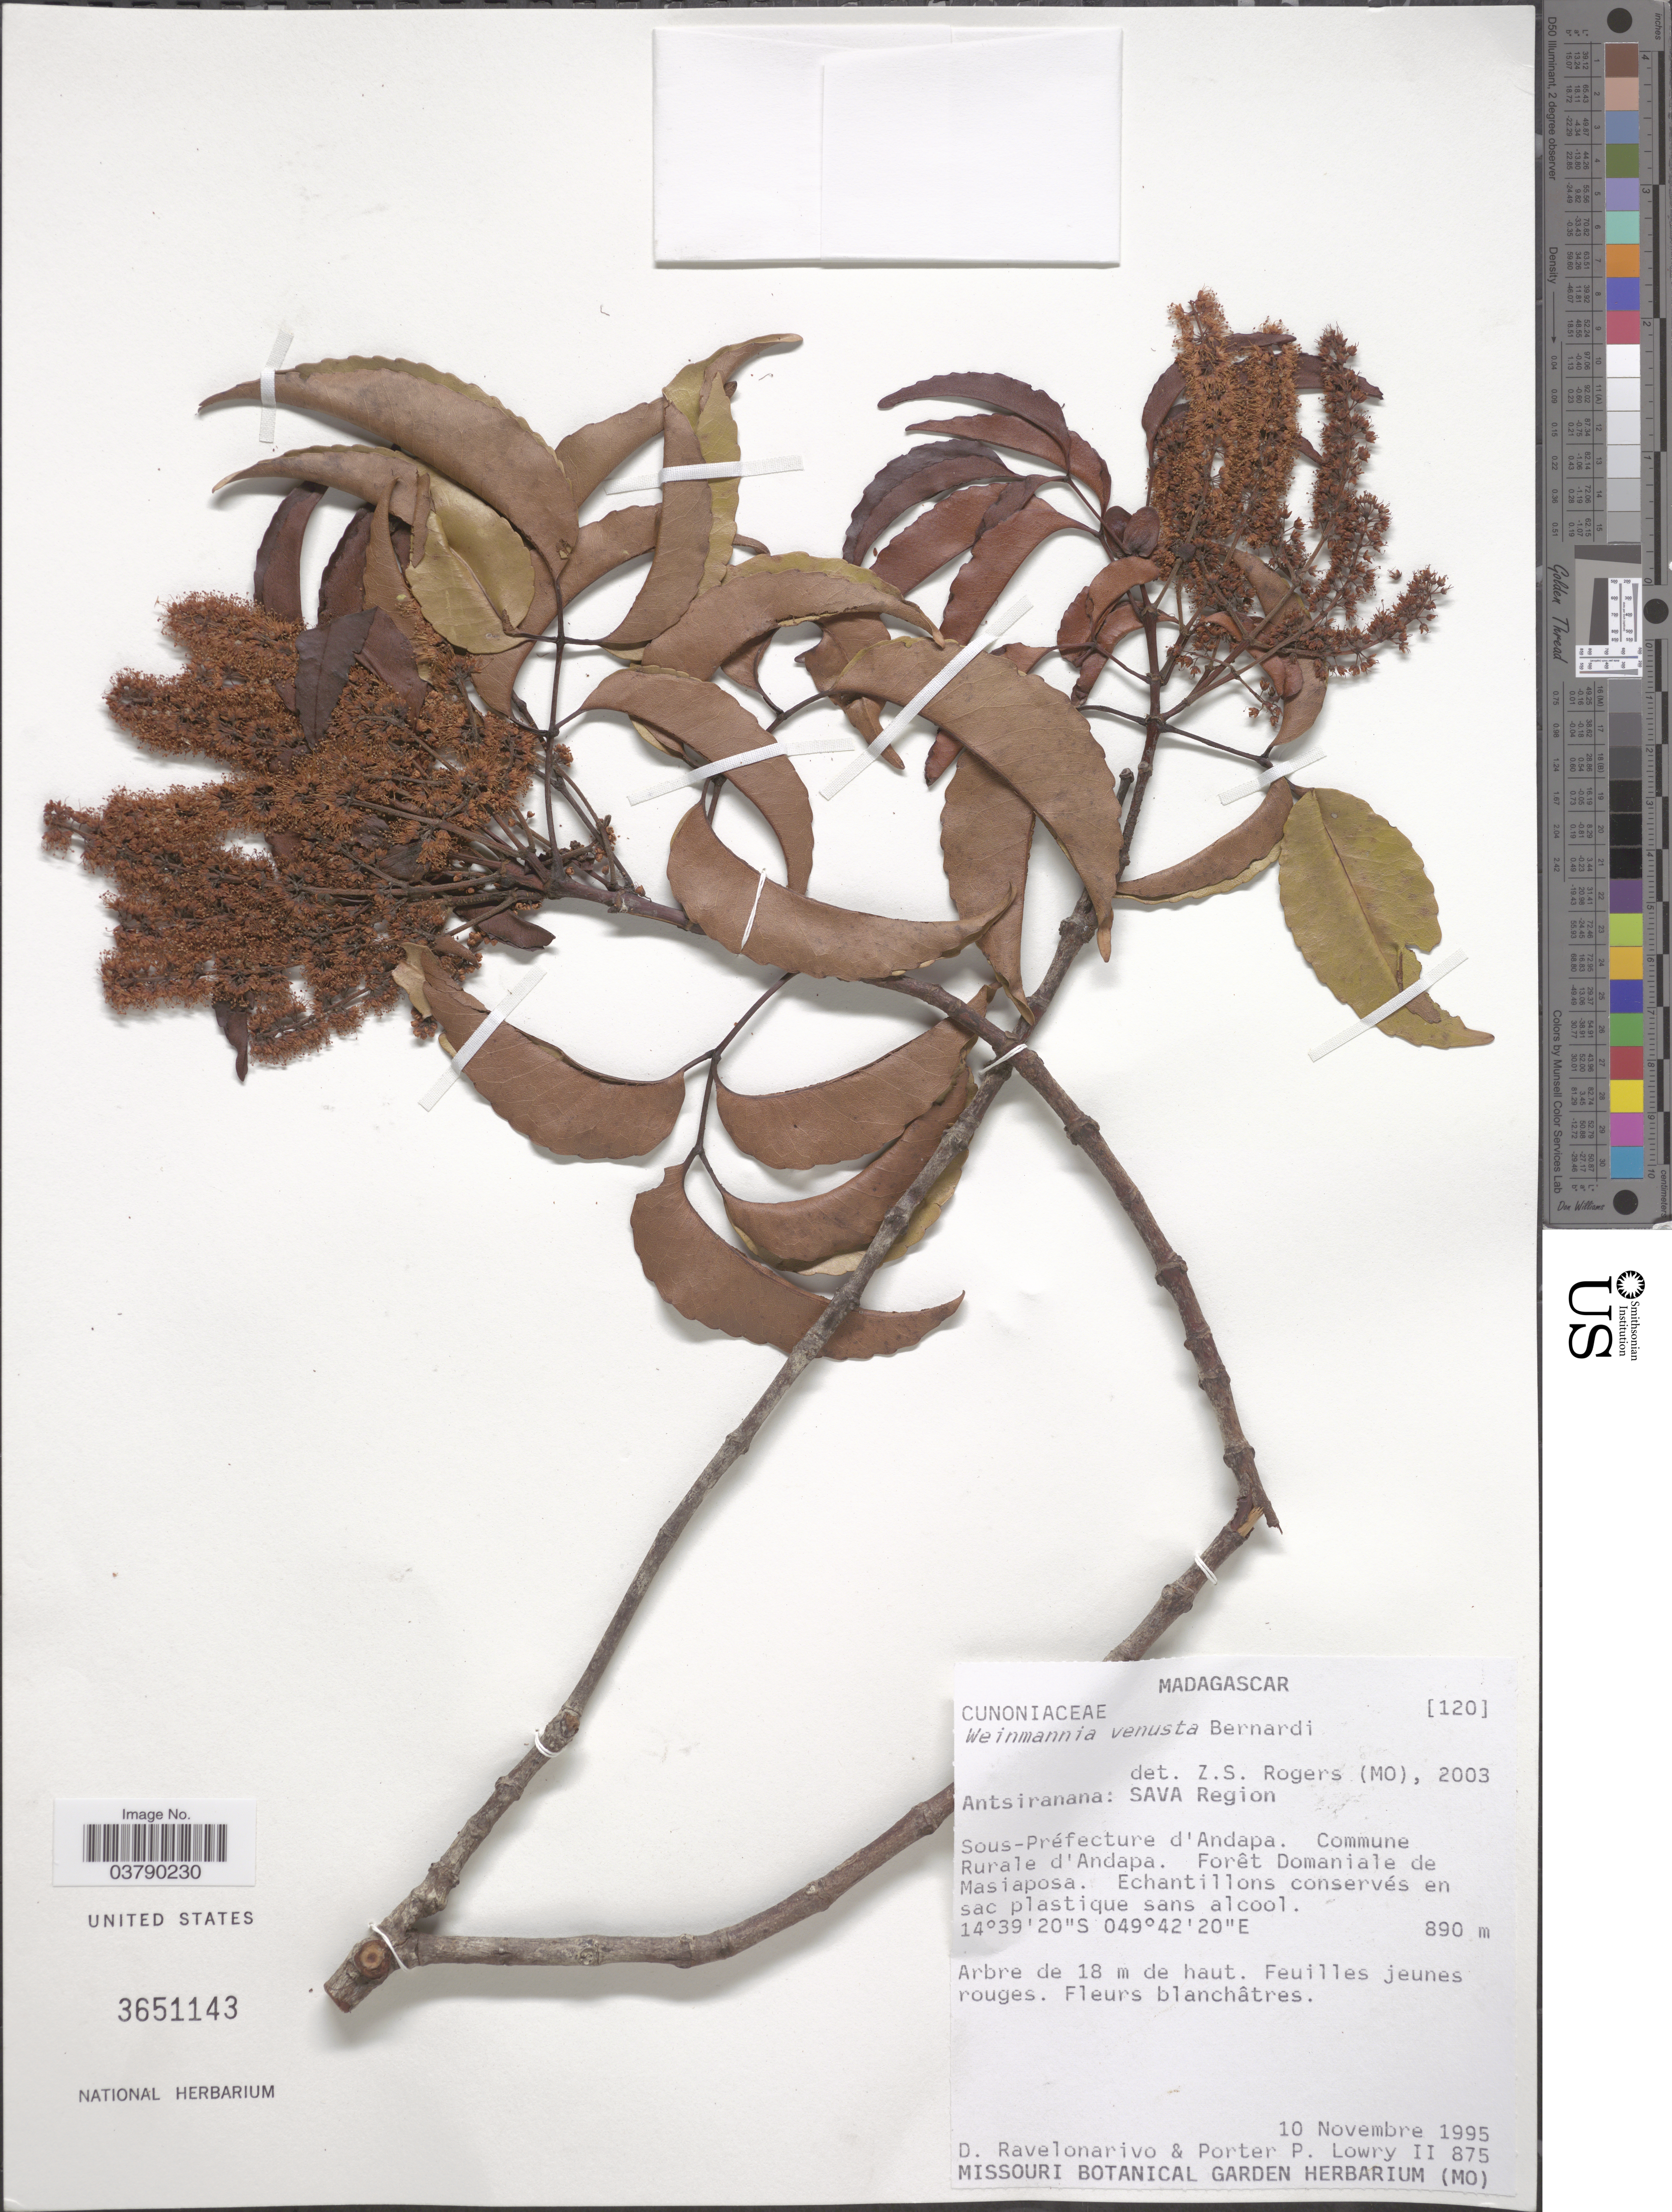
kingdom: Plantae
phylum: Tracheophyta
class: Magnoliopsida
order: Oxalidales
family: Cunoniaceae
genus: Pterophylla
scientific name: Pterophylla venusta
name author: (Bernardi) J. Bradford & Z.S. Rogers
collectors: D. Ravelonarivo & P. P. Lowry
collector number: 875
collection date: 1995-11-10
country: Madagascar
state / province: Sava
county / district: Andapa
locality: Sava Region. Sous-Préfecture d'Andapa. Commune Rurale d'Andapa. Forêt Domaniale de Masiaposa.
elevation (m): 890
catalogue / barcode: US 3651143